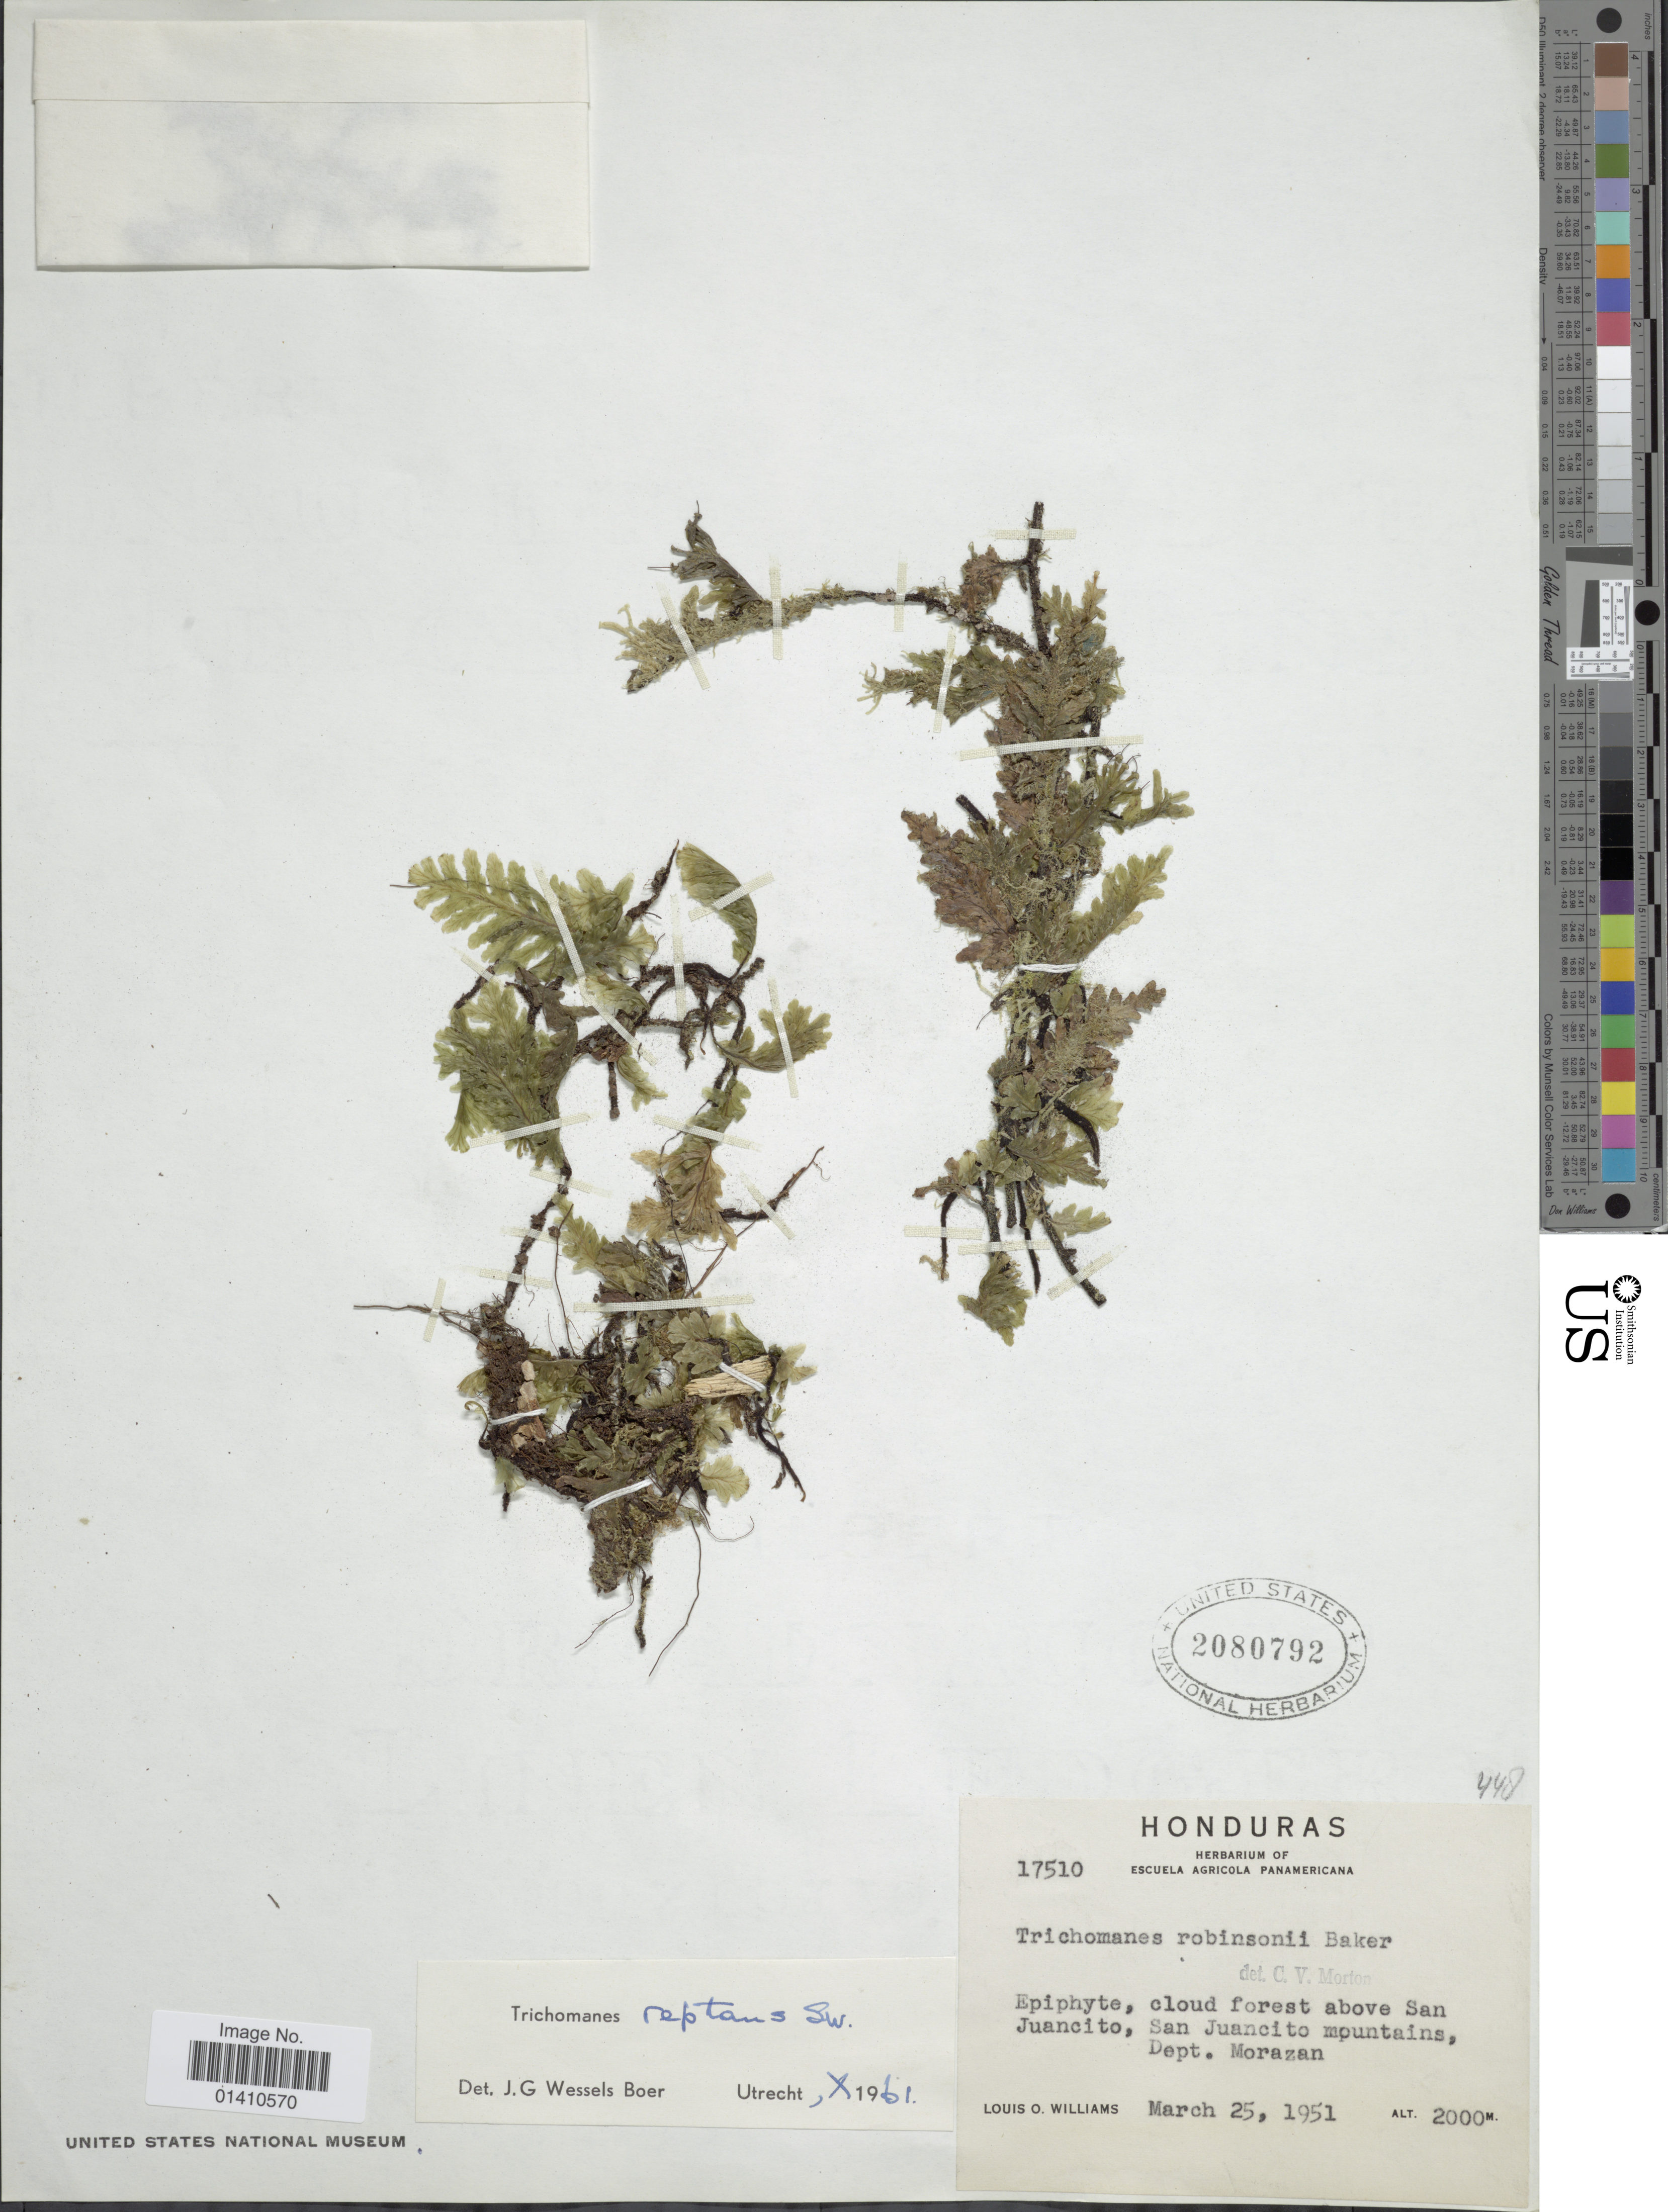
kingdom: Plantae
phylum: Tracheophyta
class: Polypodiopsida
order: Hymenophyllales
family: Hymenophyllaceae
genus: Didymoglossum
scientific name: Didymoglossum reptans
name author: (Sw.) C. Presl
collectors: L. O. Williams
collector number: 17510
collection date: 1951-03-25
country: Honduras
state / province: Fco. Morazán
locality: Epiphyte, cloud foirest above San Juancito, San Juancito mountains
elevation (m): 2000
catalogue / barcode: US 2080792